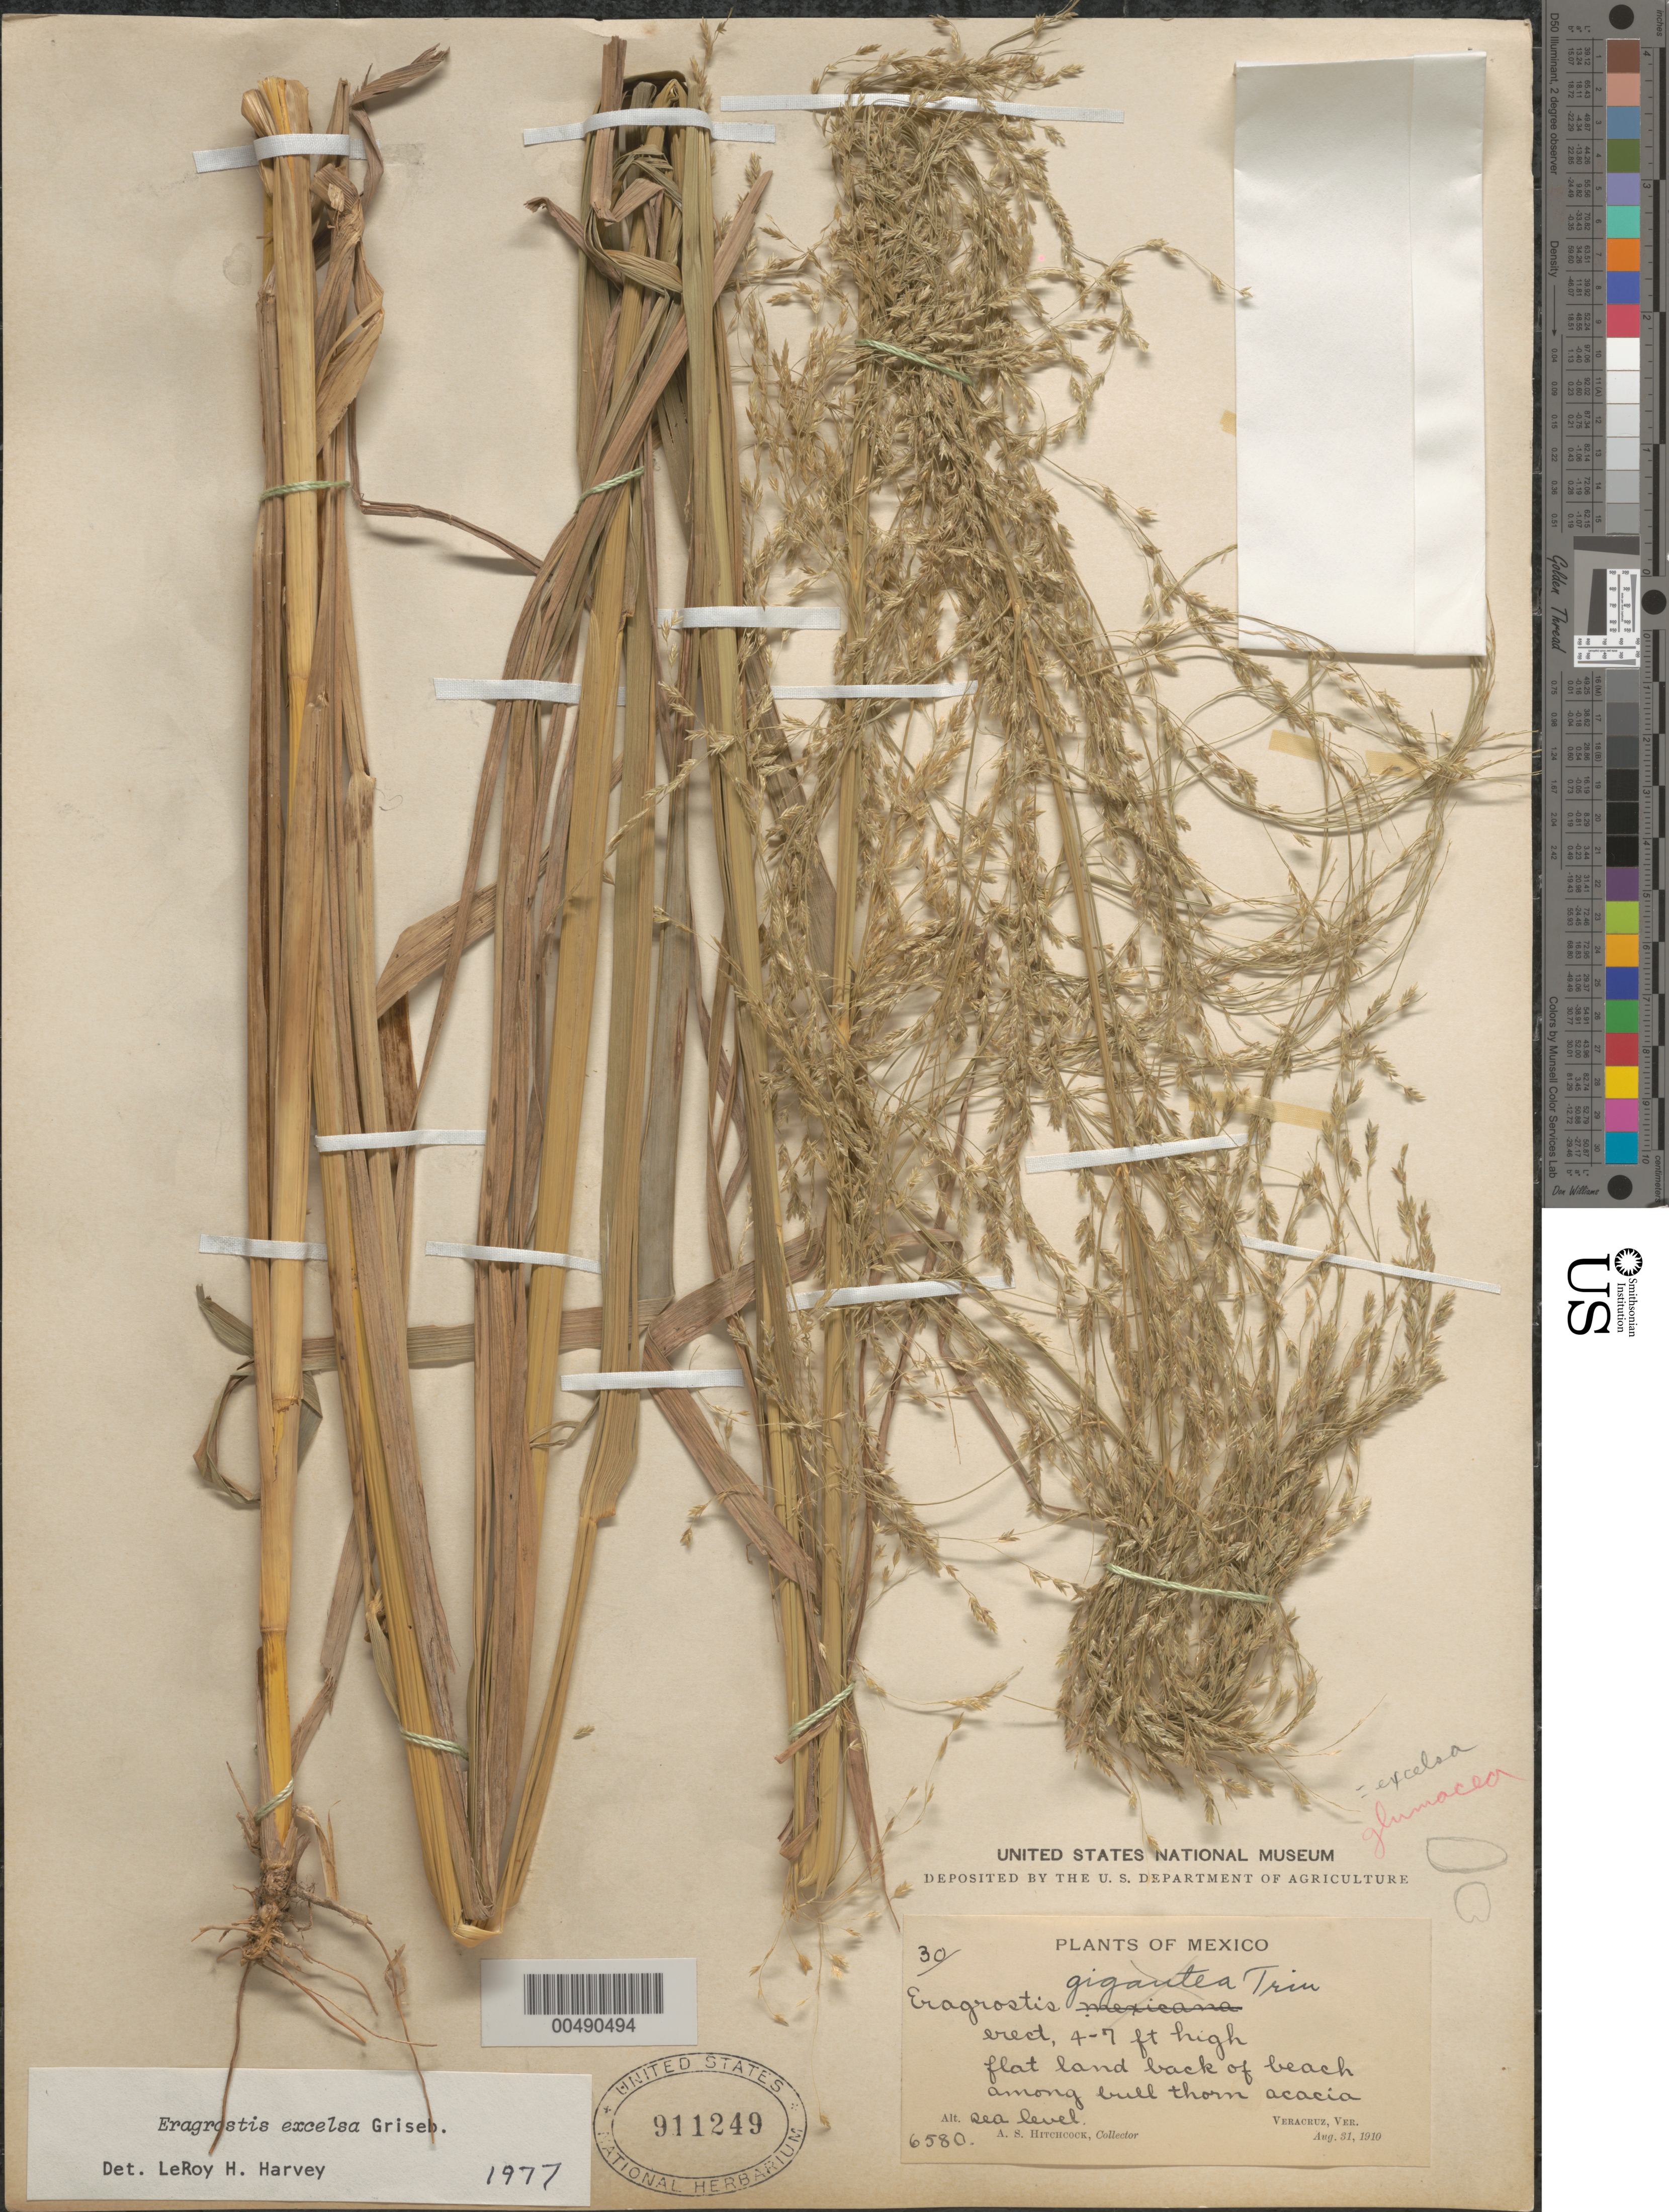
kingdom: Plantae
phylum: Tracheophyta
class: Liliopsida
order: Poales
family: Poaceae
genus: Eragrostis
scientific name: Eragrostis excelsa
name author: Griseb.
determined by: Harvey, L. H.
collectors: A. S. Hitchcock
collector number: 6580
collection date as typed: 31 Aug 1910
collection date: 1910-08-31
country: Mexico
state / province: Veracruz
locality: Veracruz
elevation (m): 0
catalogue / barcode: US 911249